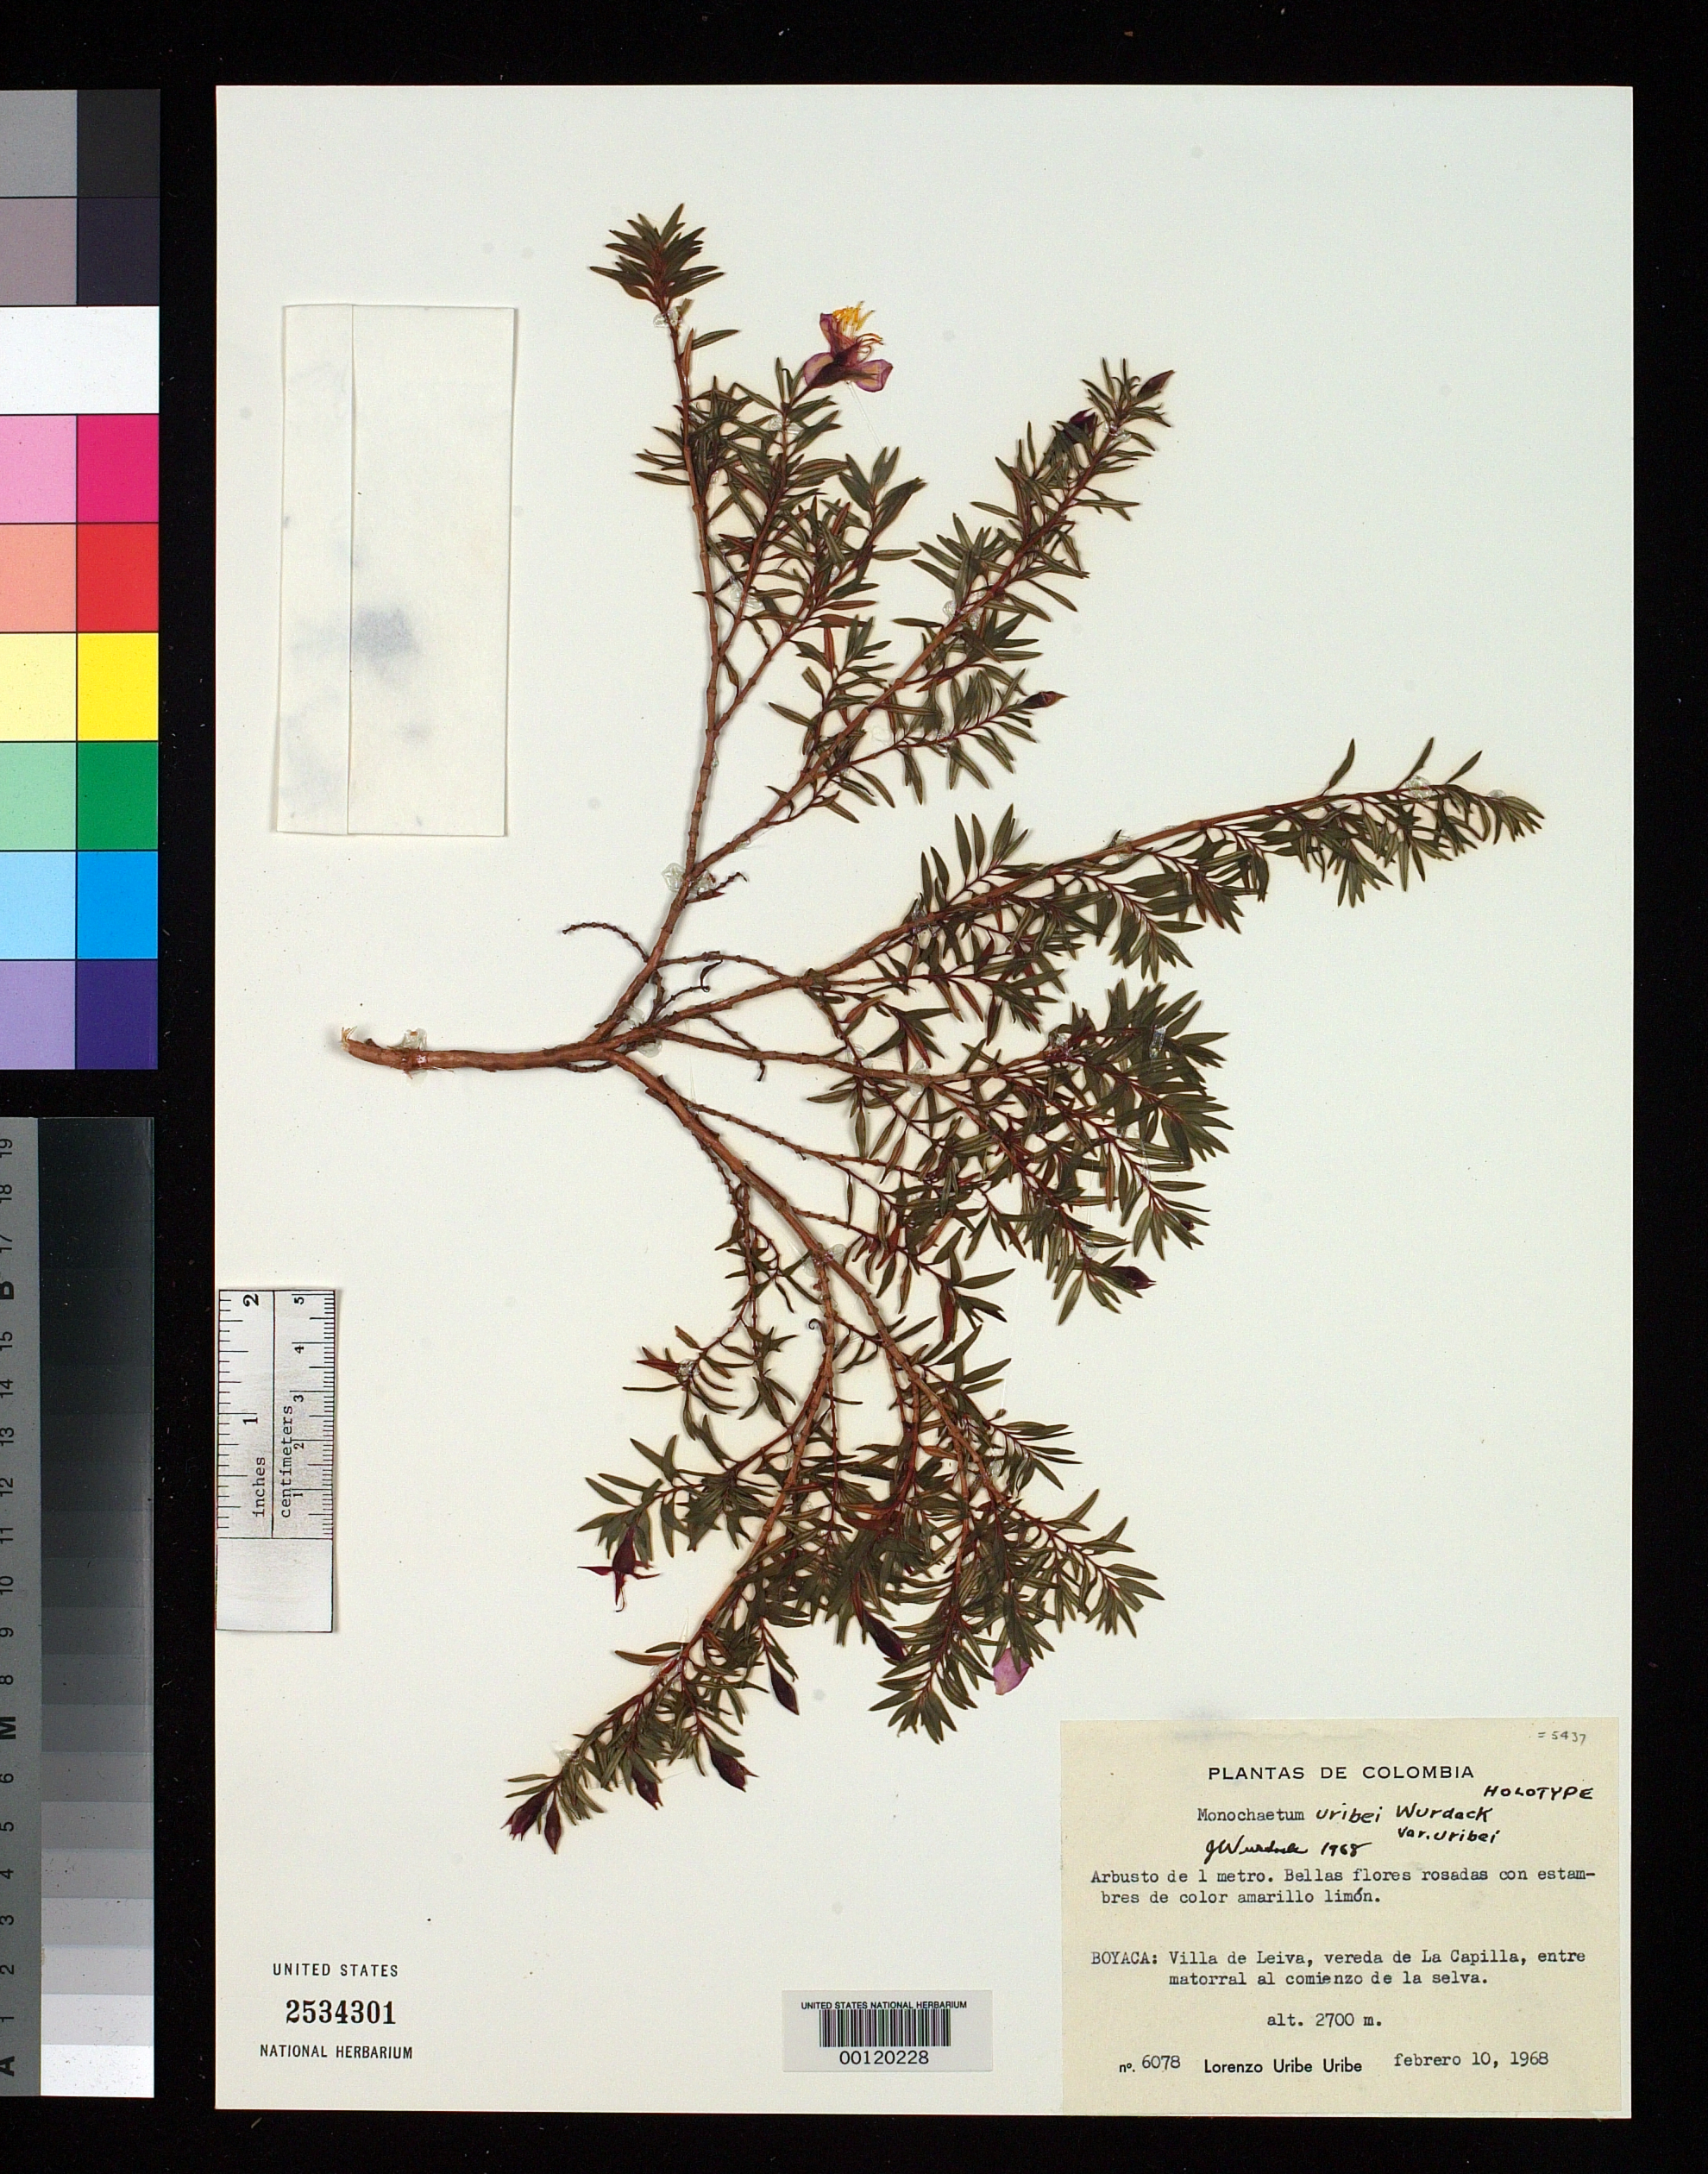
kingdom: Plantae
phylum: Tracheophyta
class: Magnoliopsida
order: Myrtales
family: Melastomataceae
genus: Monochaetum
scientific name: Monochaetum uribei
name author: Wurdack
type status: Holotype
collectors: L. Uribe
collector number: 6078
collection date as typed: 10 Feb 1968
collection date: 1968-02-10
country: Colombia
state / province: Boyacá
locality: Villa de Leyva.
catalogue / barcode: US 2534301